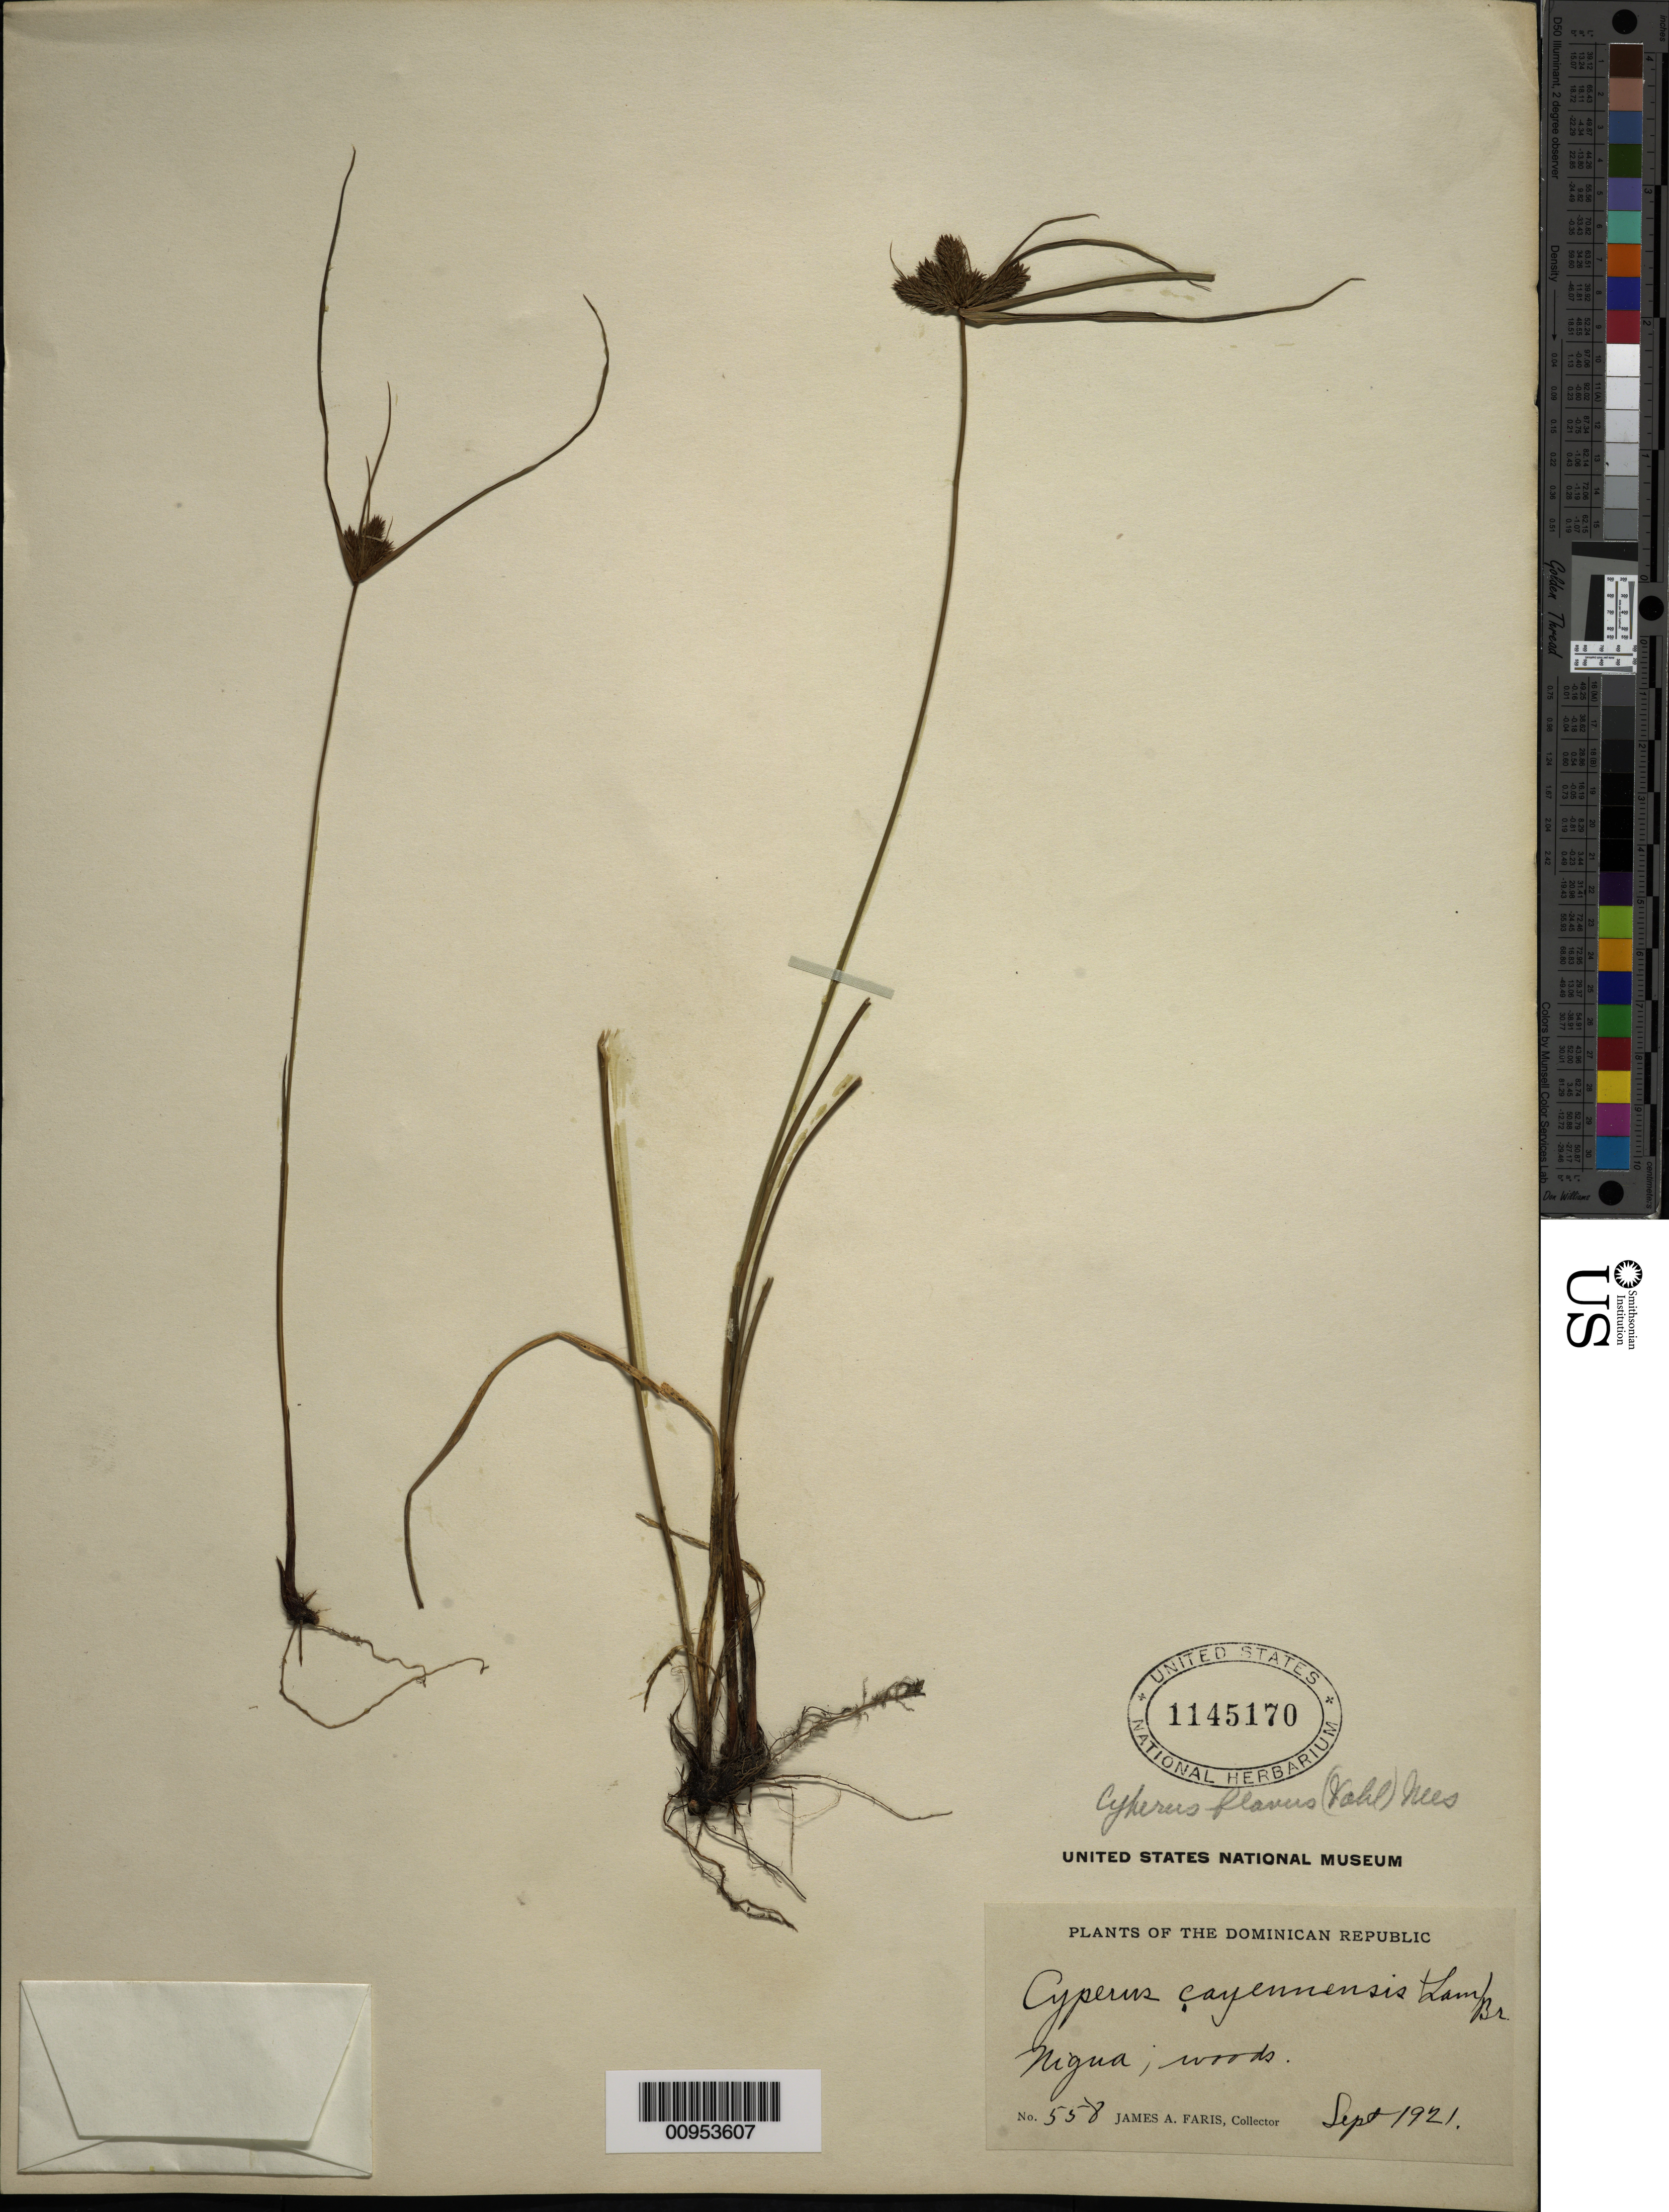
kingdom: Plantae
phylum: Tracheophyta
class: Liliopsida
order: Poales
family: Cyperaceae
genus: Cyperus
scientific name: Cyperus aggregatus var. aggregatus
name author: (Willd.) Endl.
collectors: J. Faris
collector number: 558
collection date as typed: Sep 1921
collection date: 1921-09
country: Dominican Republic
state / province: San Cristóbal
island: Hispaniola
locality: Nigua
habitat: Woods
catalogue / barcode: US 1145170